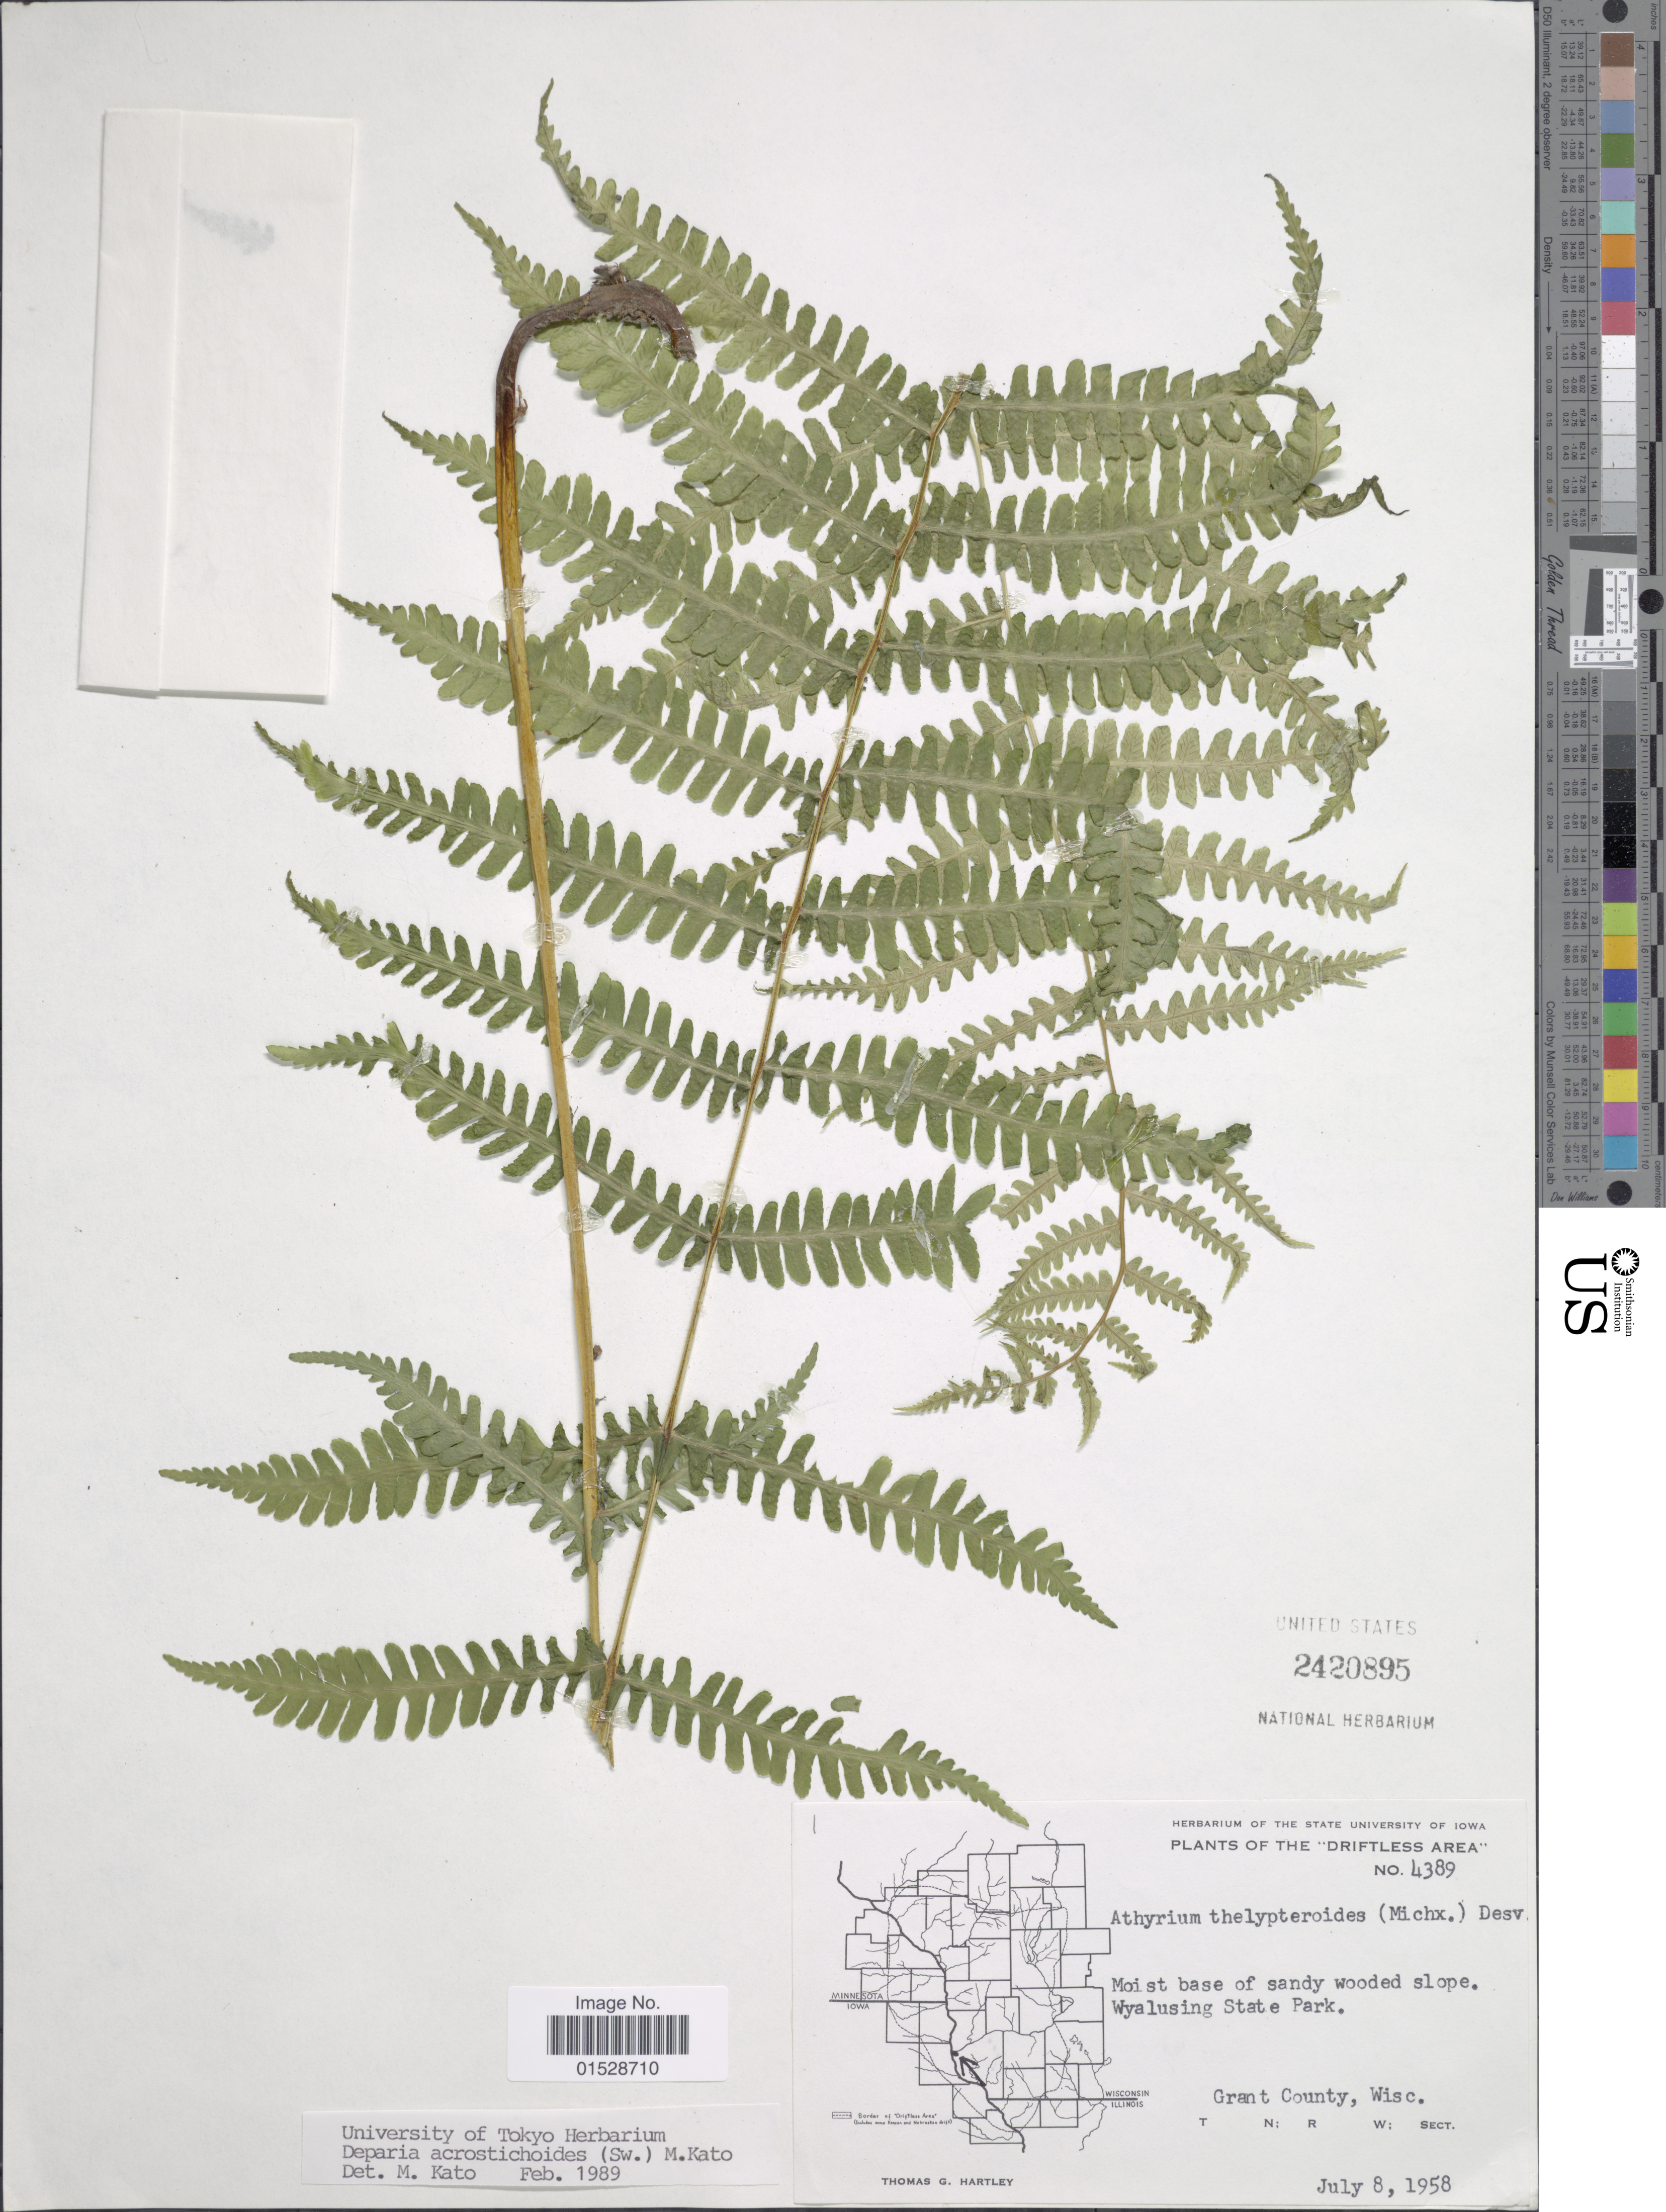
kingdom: Plantae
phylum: Tracheophyta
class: Polypodiopsida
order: Polypodiales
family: Athyriaceae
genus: Deparia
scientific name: Deparia acrostichoides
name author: (Sw.) M. Kato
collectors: T. G. Hartley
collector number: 4389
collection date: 1958-07-08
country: United States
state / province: Wisconsin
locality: Driftless Area, Wyalusing State Park, Garnt County, Wisc.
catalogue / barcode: US 2420895